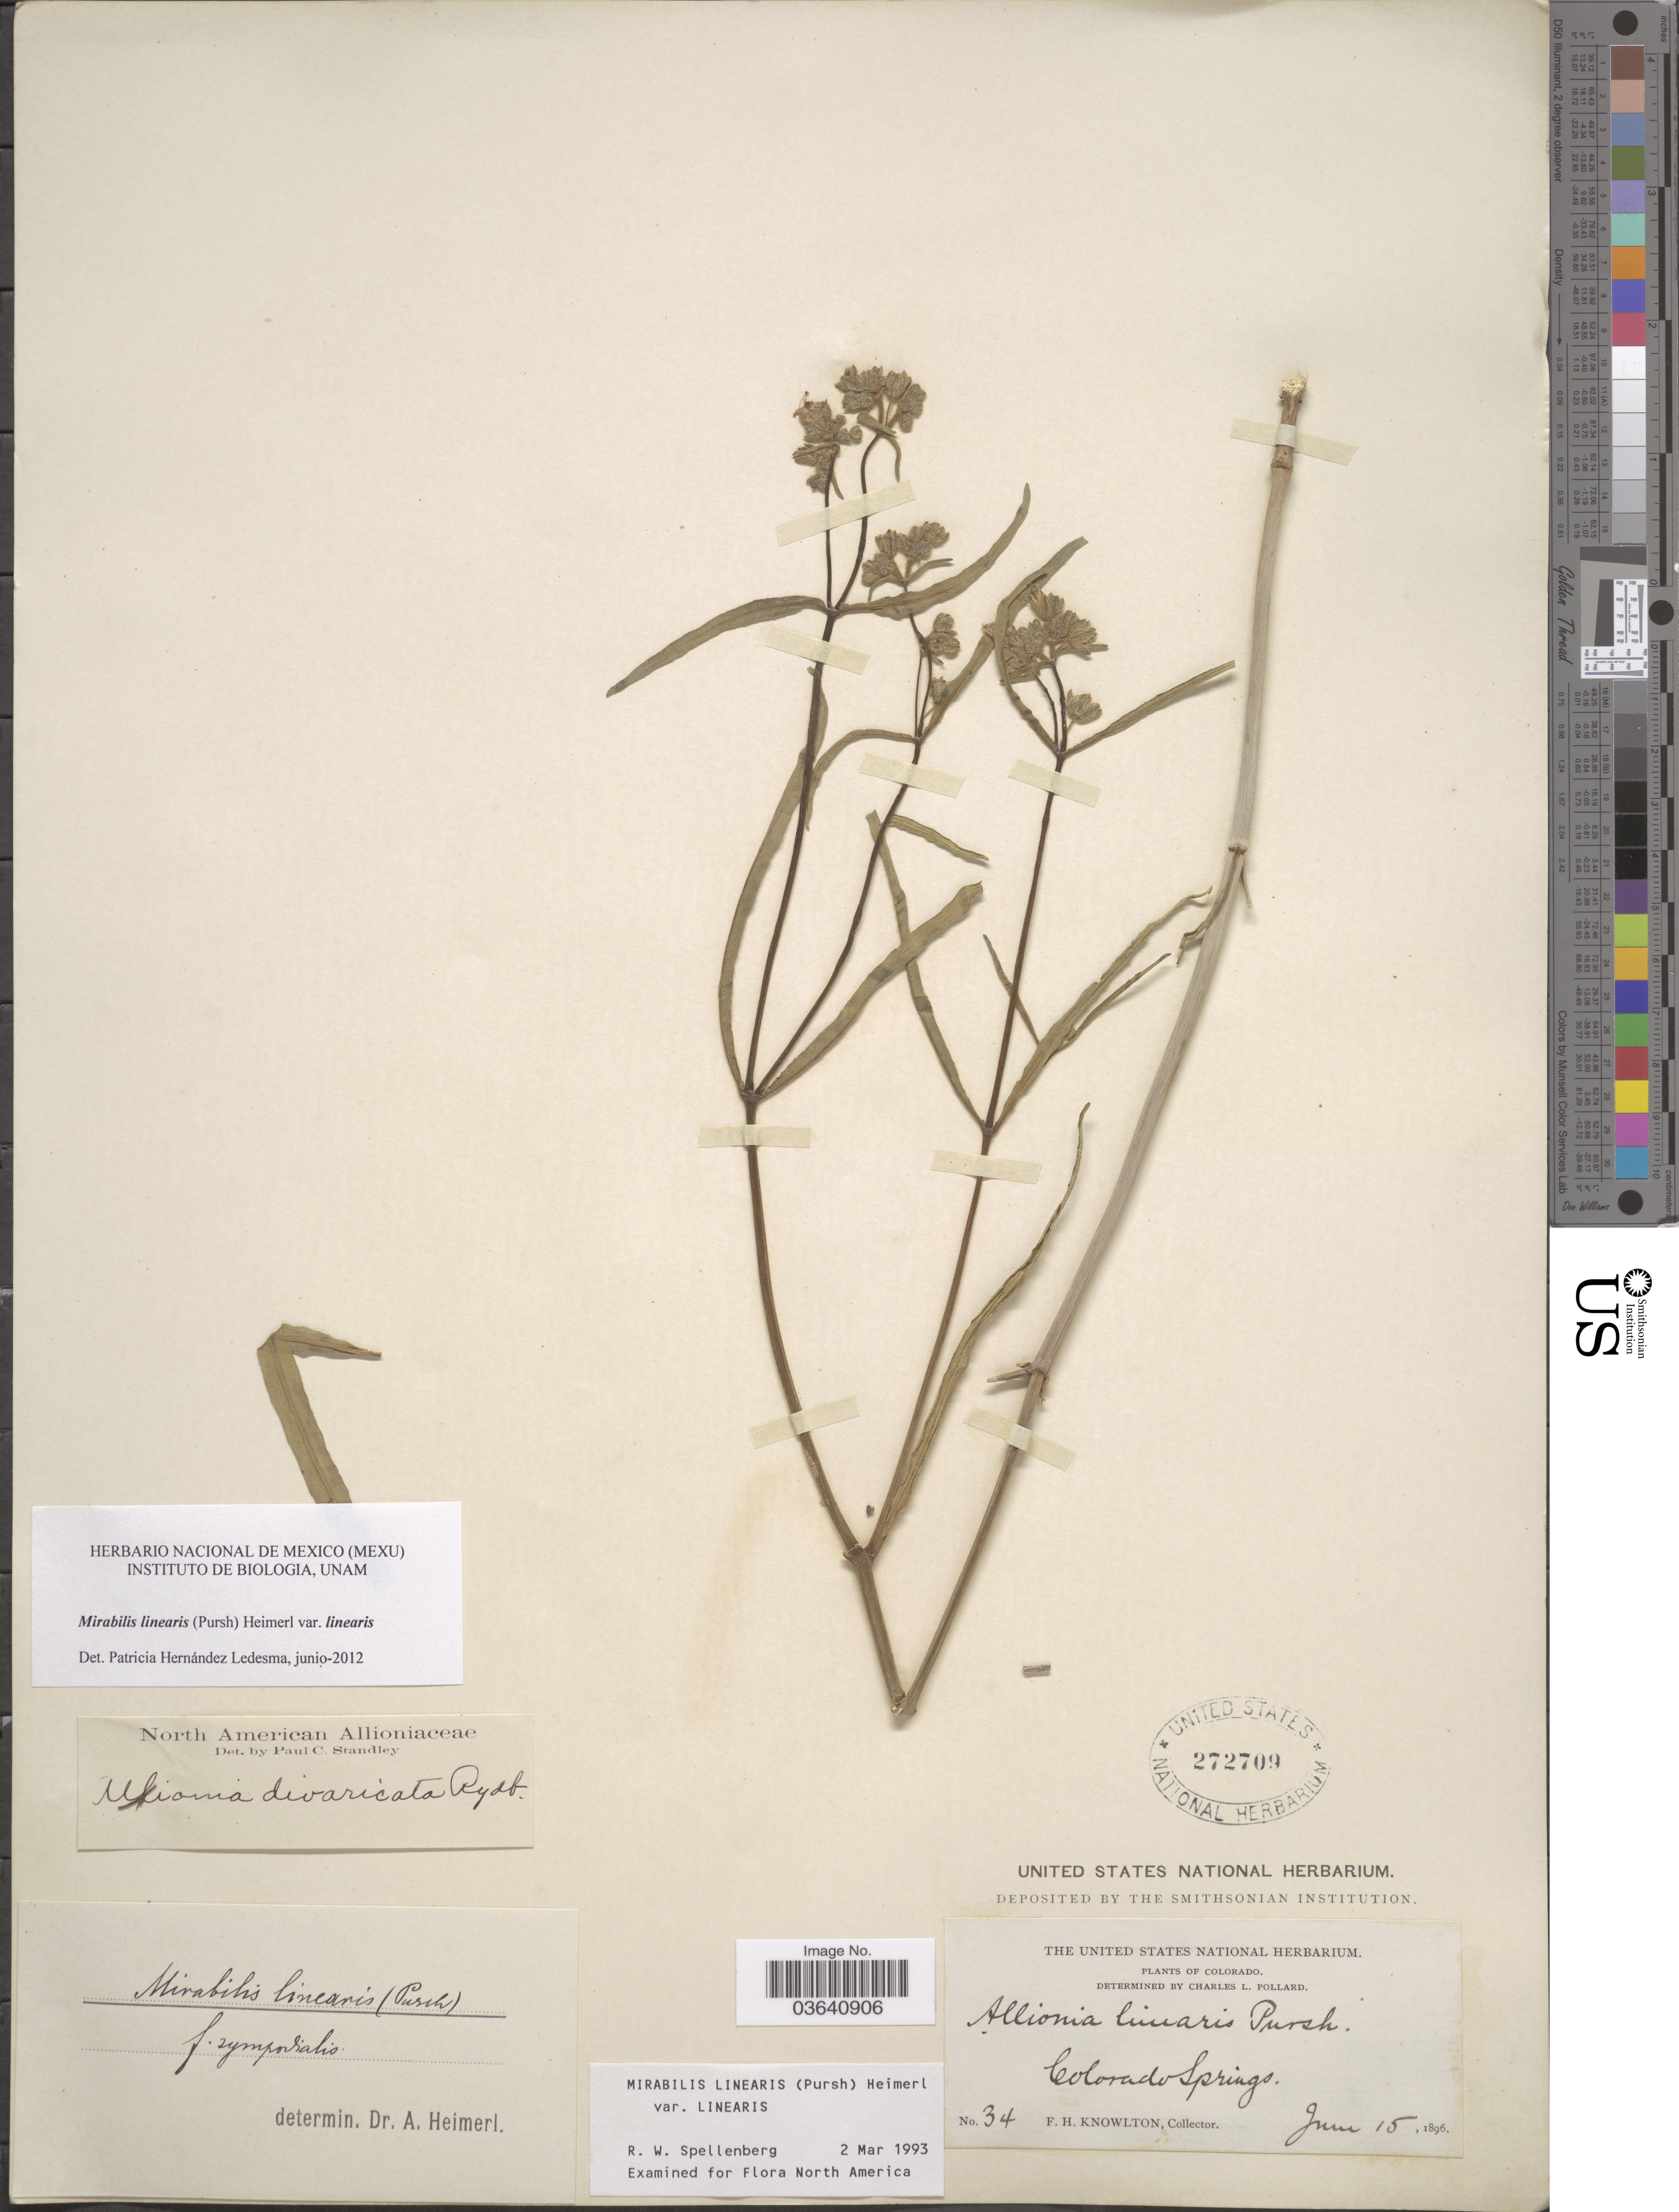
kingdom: Plantae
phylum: Tracheophyta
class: Magnoliopsida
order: Caryophyllales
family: Nyctaginaceae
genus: Mirabilis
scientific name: Mirabilis linearis var. linearis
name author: (Pursh) Heimerl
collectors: F. H. Knowlton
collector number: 34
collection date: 1896-06-15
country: United States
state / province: Colorado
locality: Colorado Springs.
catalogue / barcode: US 272709